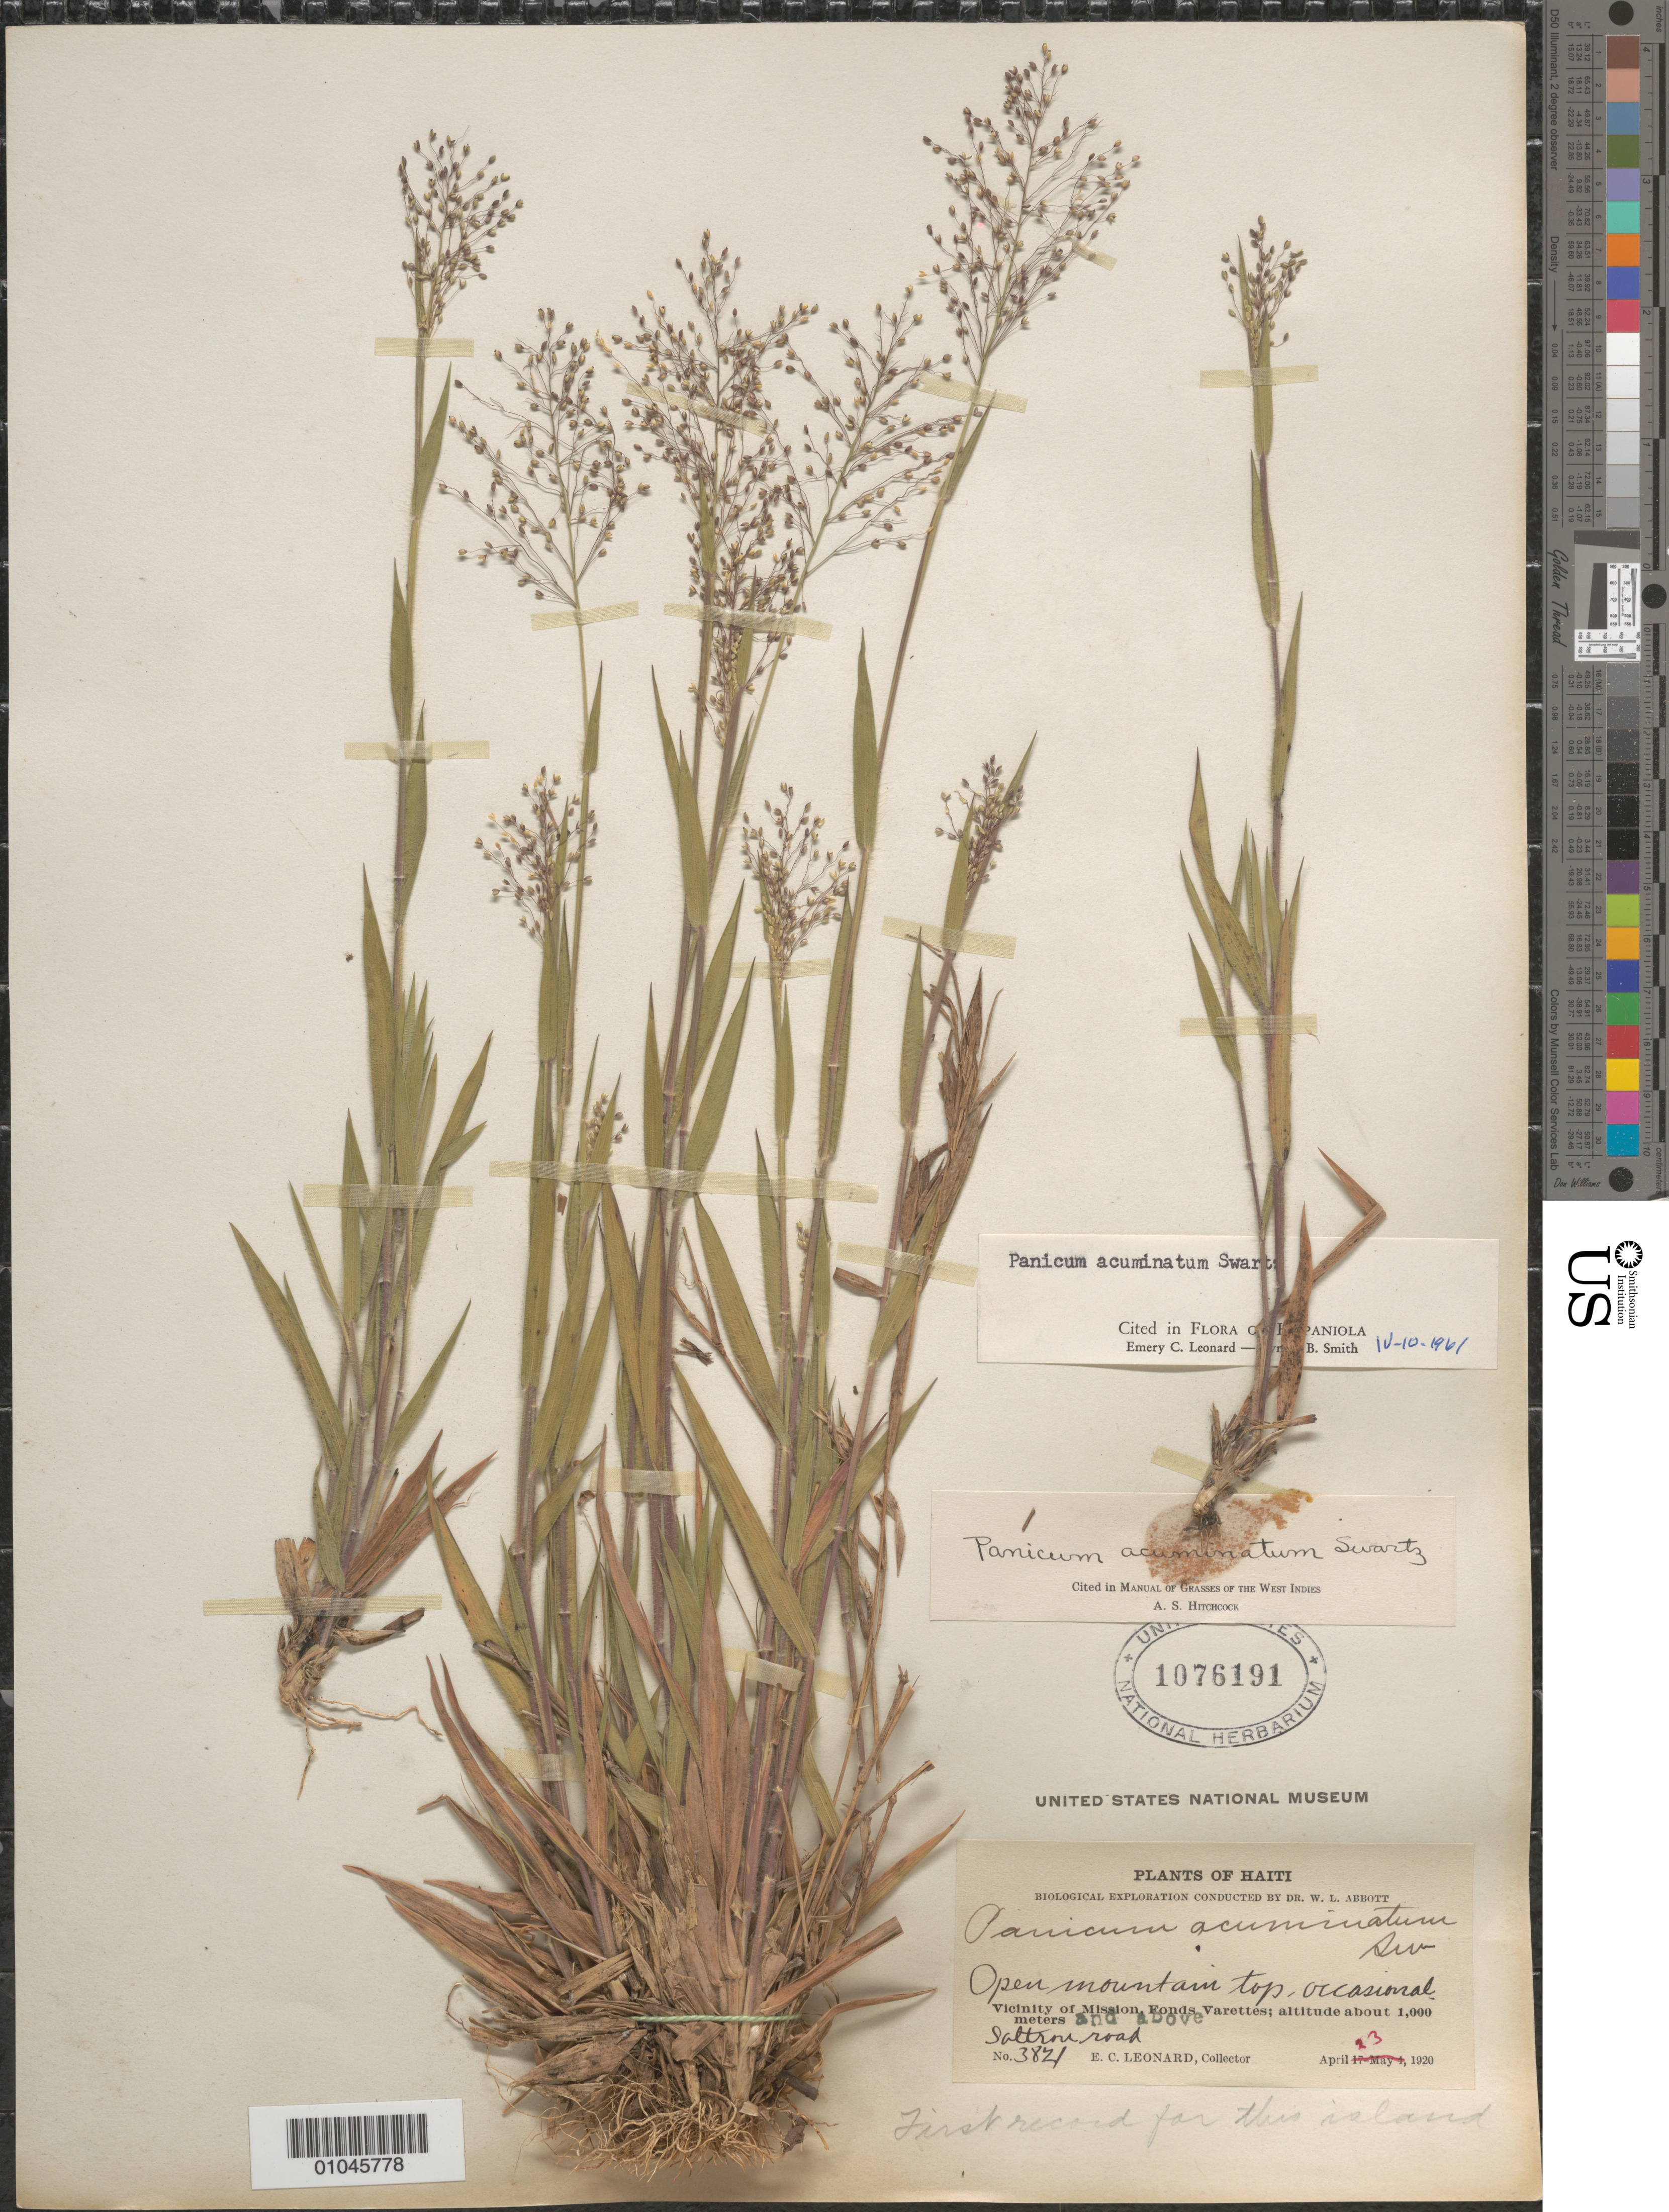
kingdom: Plantae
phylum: Tracheophyta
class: Liliopsida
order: Poales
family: Poaceae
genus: Panicum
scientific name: Panicum acuminatum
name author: Sw.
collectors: E. C. Leonard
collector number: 3821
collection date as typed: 03 Apr 1920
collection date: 1920-04-03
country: Haiti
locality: Open mountain top. Vicinity of Mission, Fonds Varettes.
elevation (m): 1000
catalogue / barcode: US 1076191